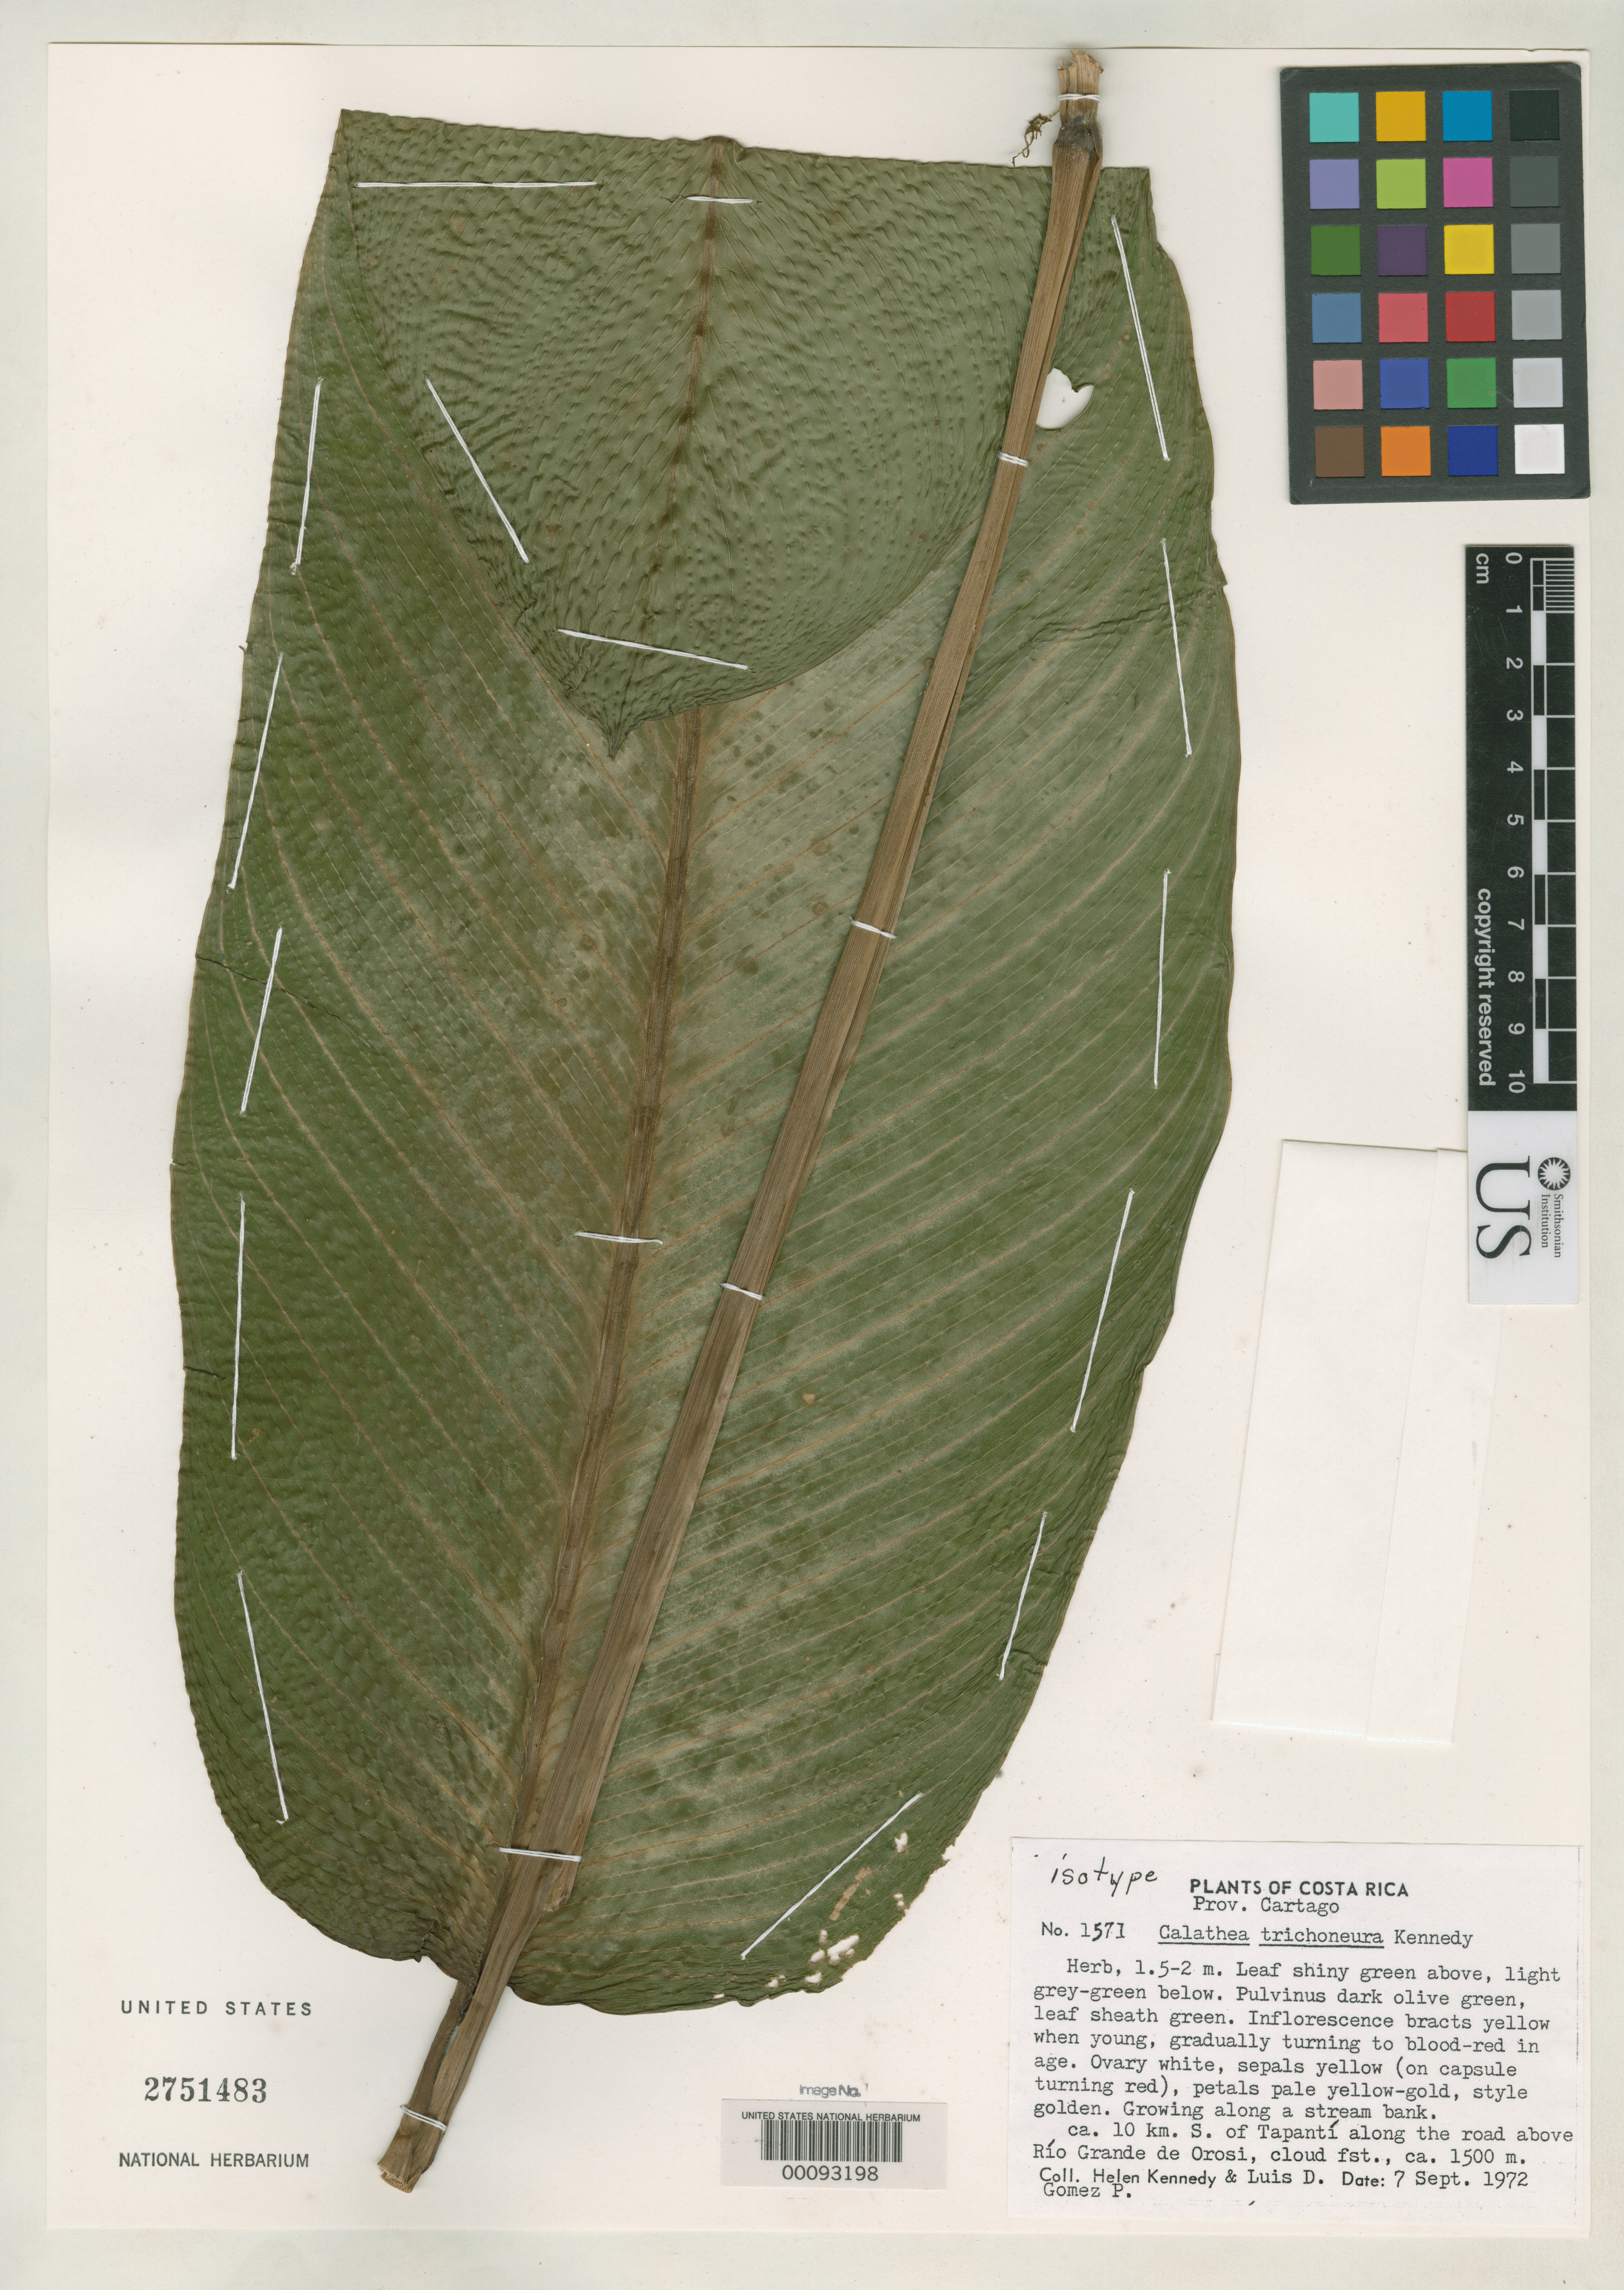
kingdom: Plantae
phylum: Tracheophyta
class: Liliopsida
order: Zingiberales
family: Marantaceae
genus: Calathea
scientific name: Calathea trichoneura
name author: H. Kenn.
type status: Isotype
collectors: H. Kennedy & L. D. Gómez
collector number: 1571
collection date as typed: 07 Sep 1972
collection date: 1972-09-07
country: Costa Rica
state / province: Cartago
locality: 10 km S of Tapanti along road above Rio Grande de Orosi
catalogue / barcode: US 2751483